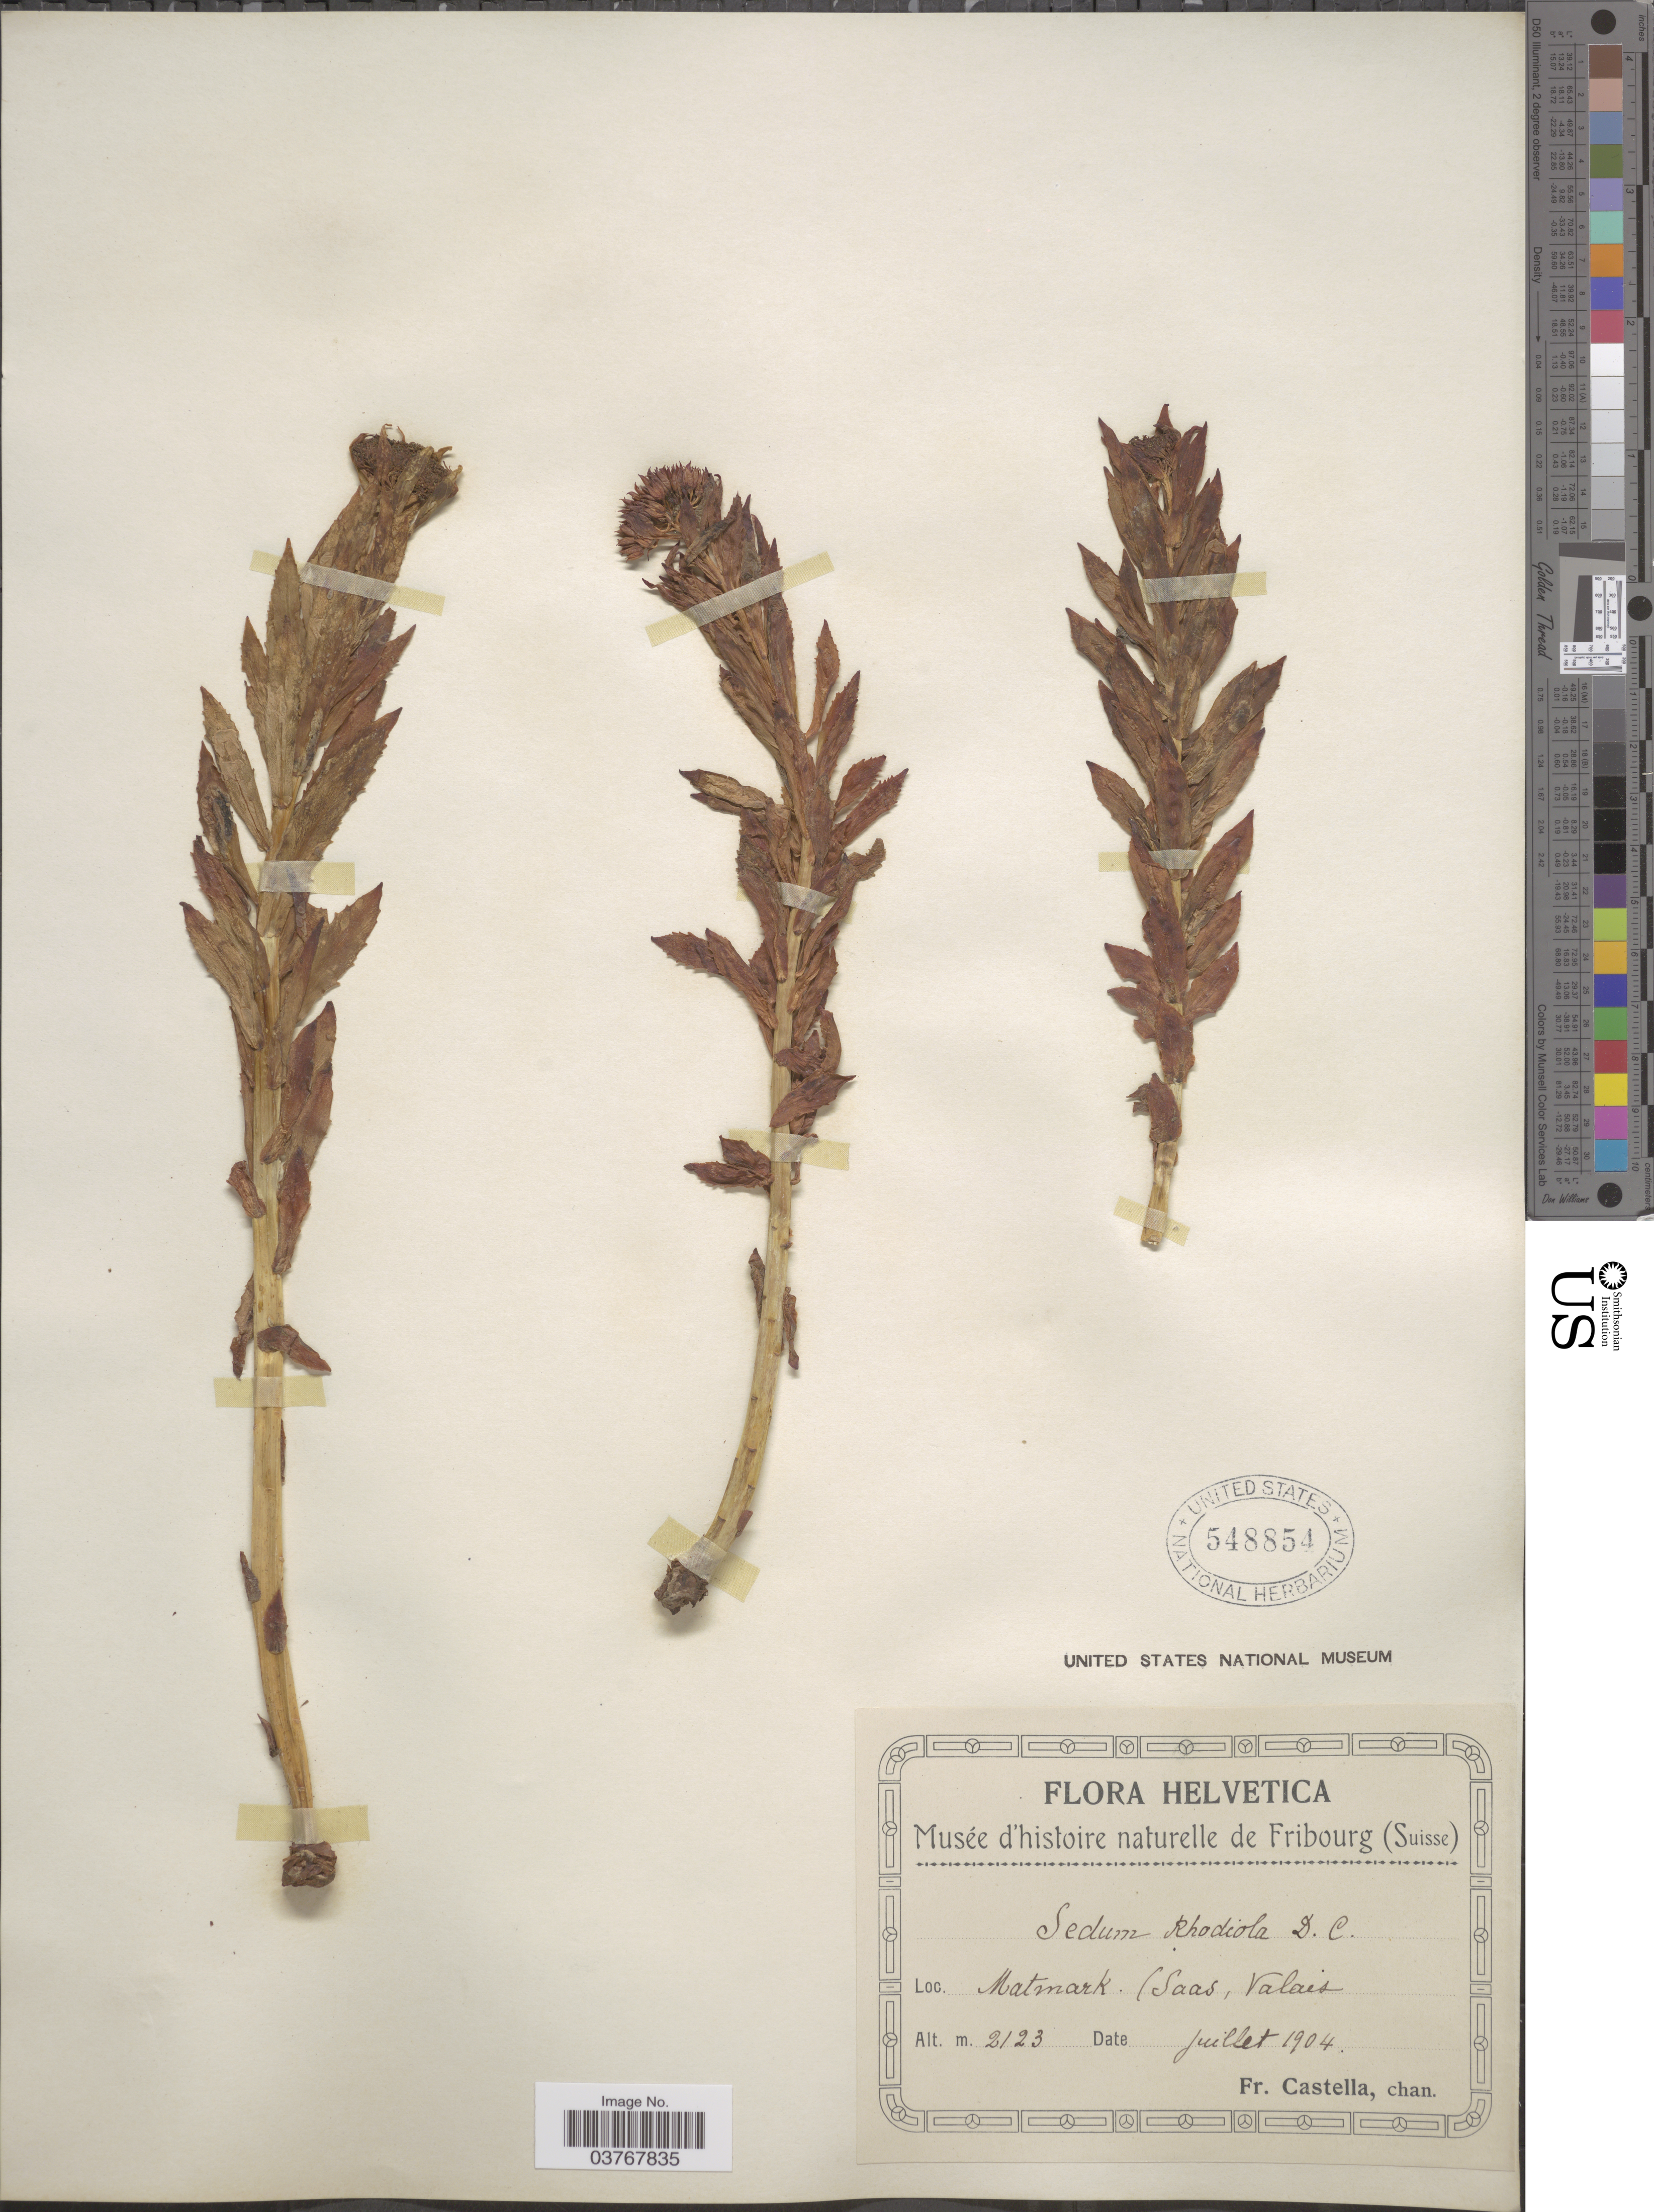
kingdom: Plantae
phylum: Tracheophyta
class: Magnoliopsida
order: Saxifragales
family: Crassulaceae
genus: Sedum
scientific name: Sedum rhodiola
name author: DC.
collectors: Fr. Castella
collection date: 1904-07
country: Switzerland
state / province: Valais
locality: Helvetica. Matmark (Saas).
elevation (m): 2123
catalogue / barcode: US 548854